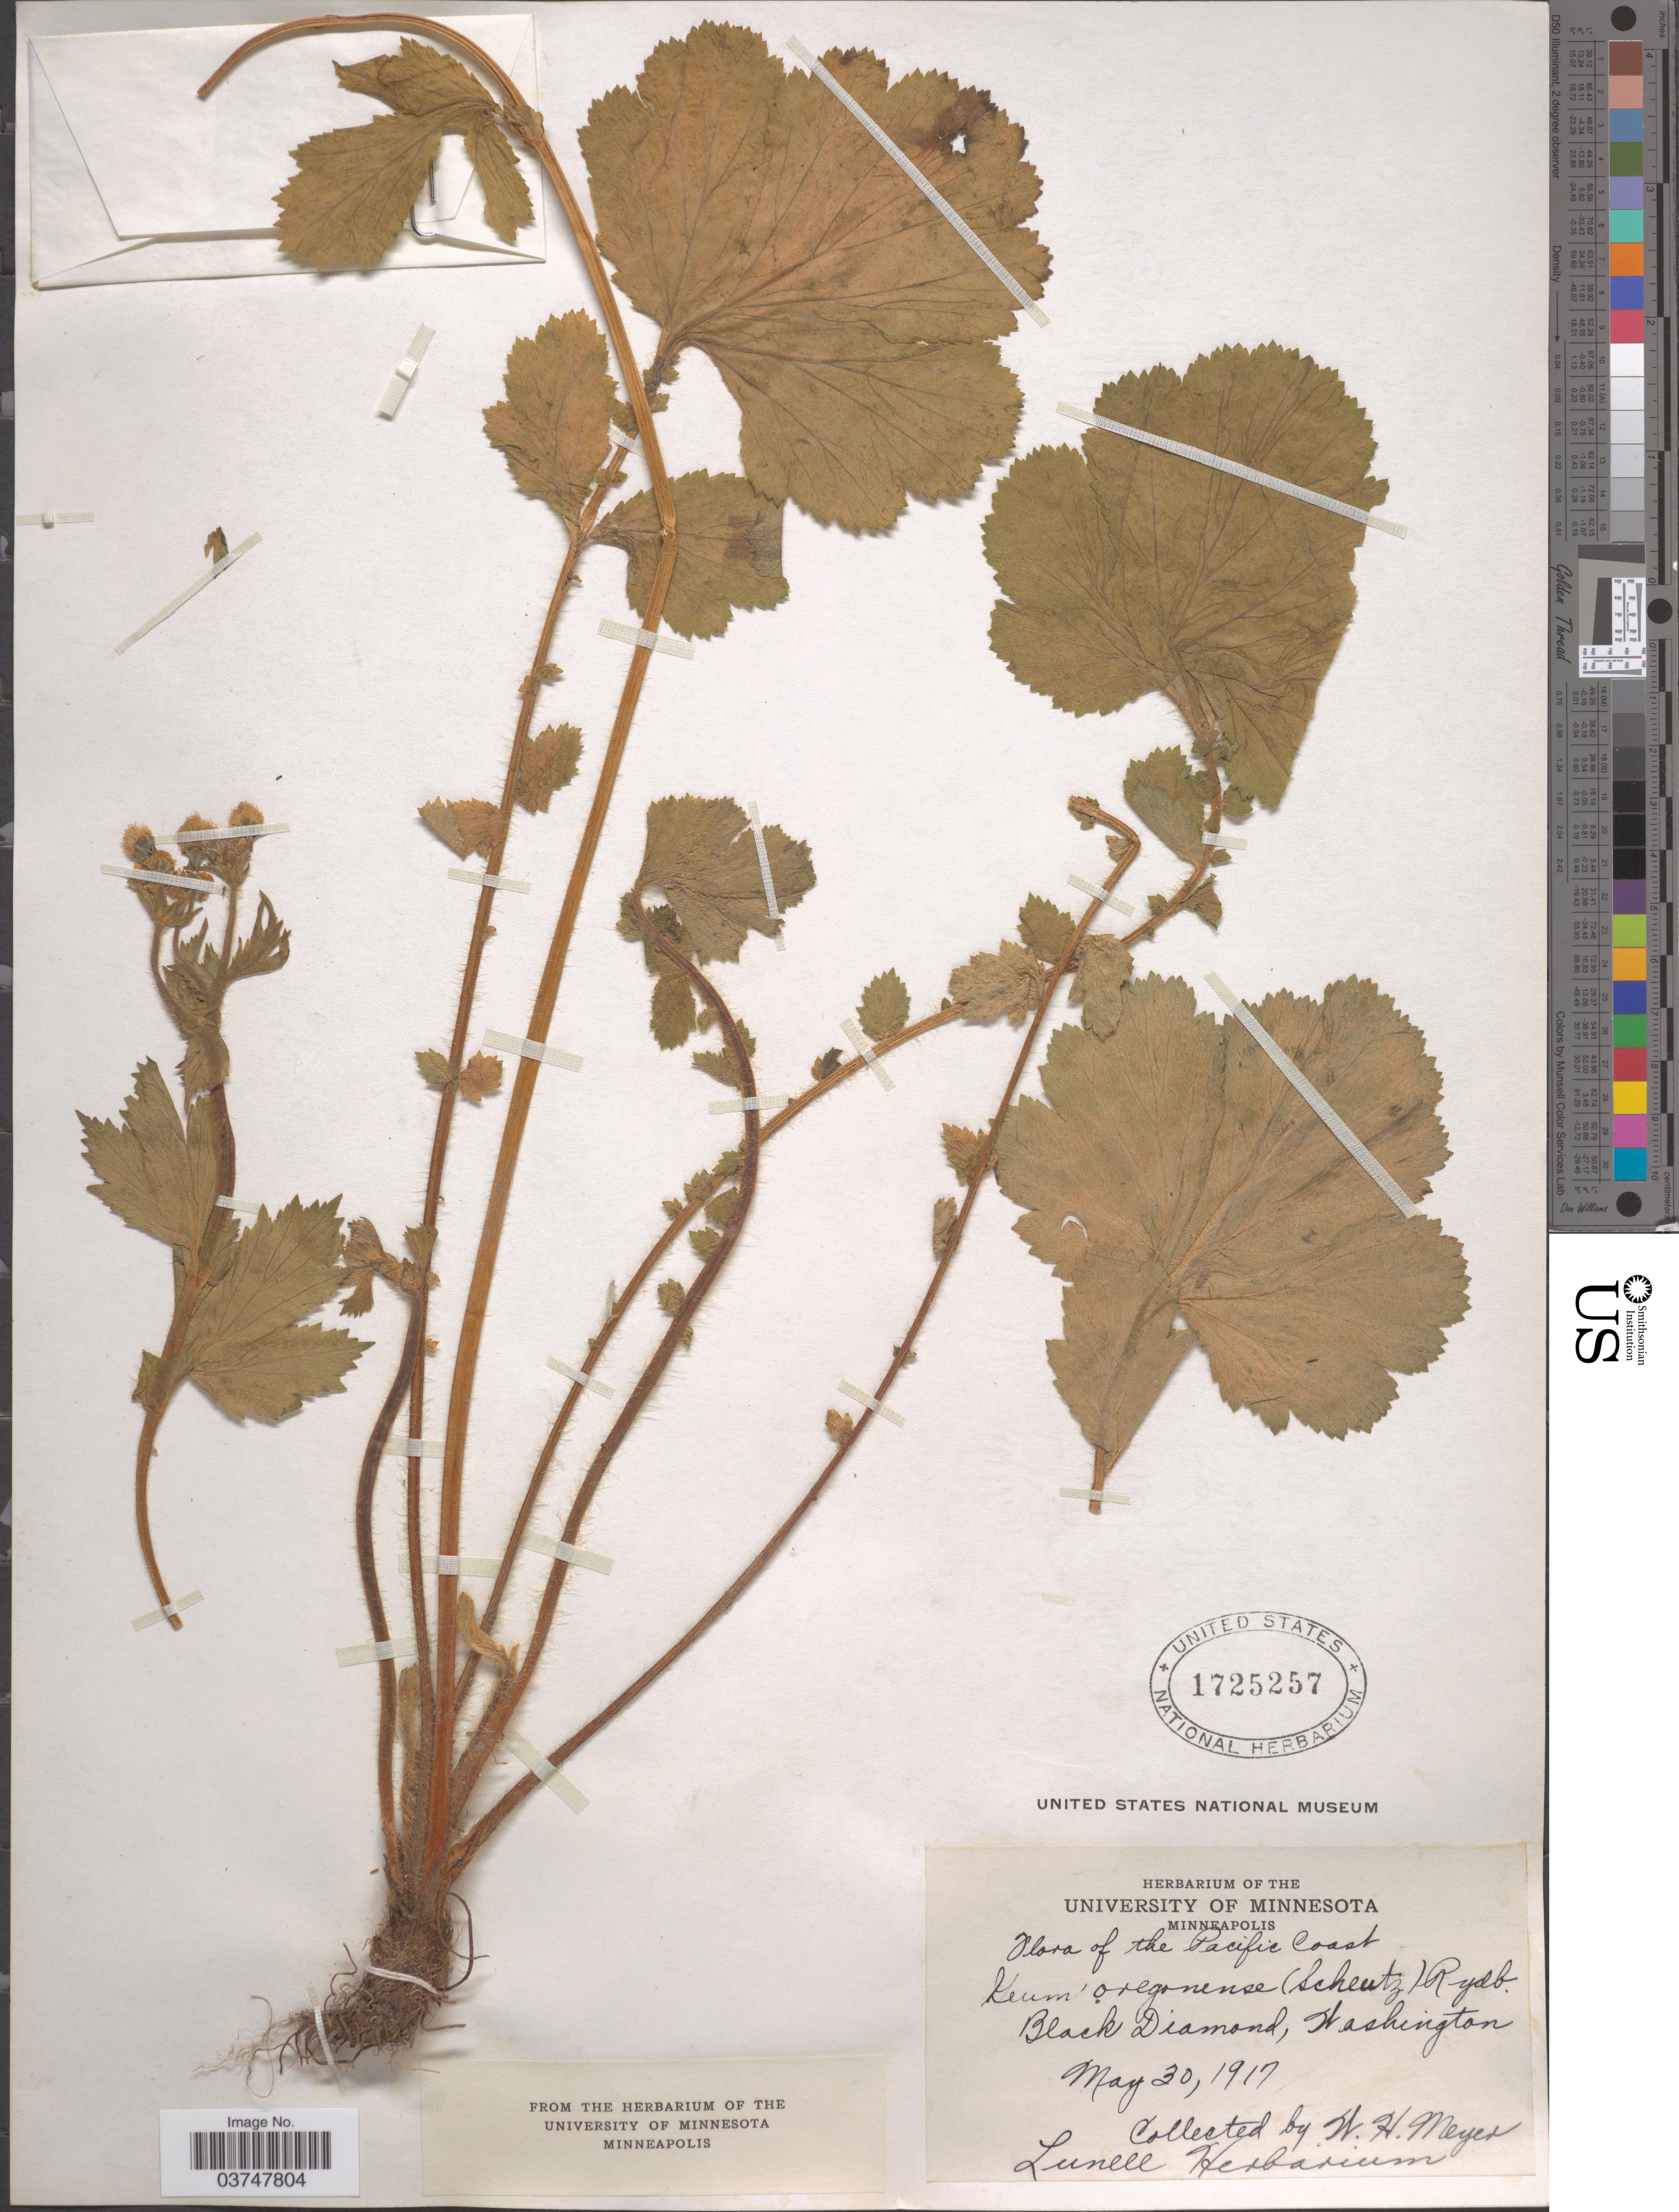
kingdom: Plantae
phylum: Tracheophyta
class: Magnoliopsida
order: Rosales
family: Rosaceae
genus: Geum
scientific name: Geum oregonense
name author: Rydb.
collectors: W. Meyer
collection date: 1917-05-30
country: United States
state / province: Washington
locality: Pacific Coast. Black Diamond.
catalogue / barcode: US 1725257